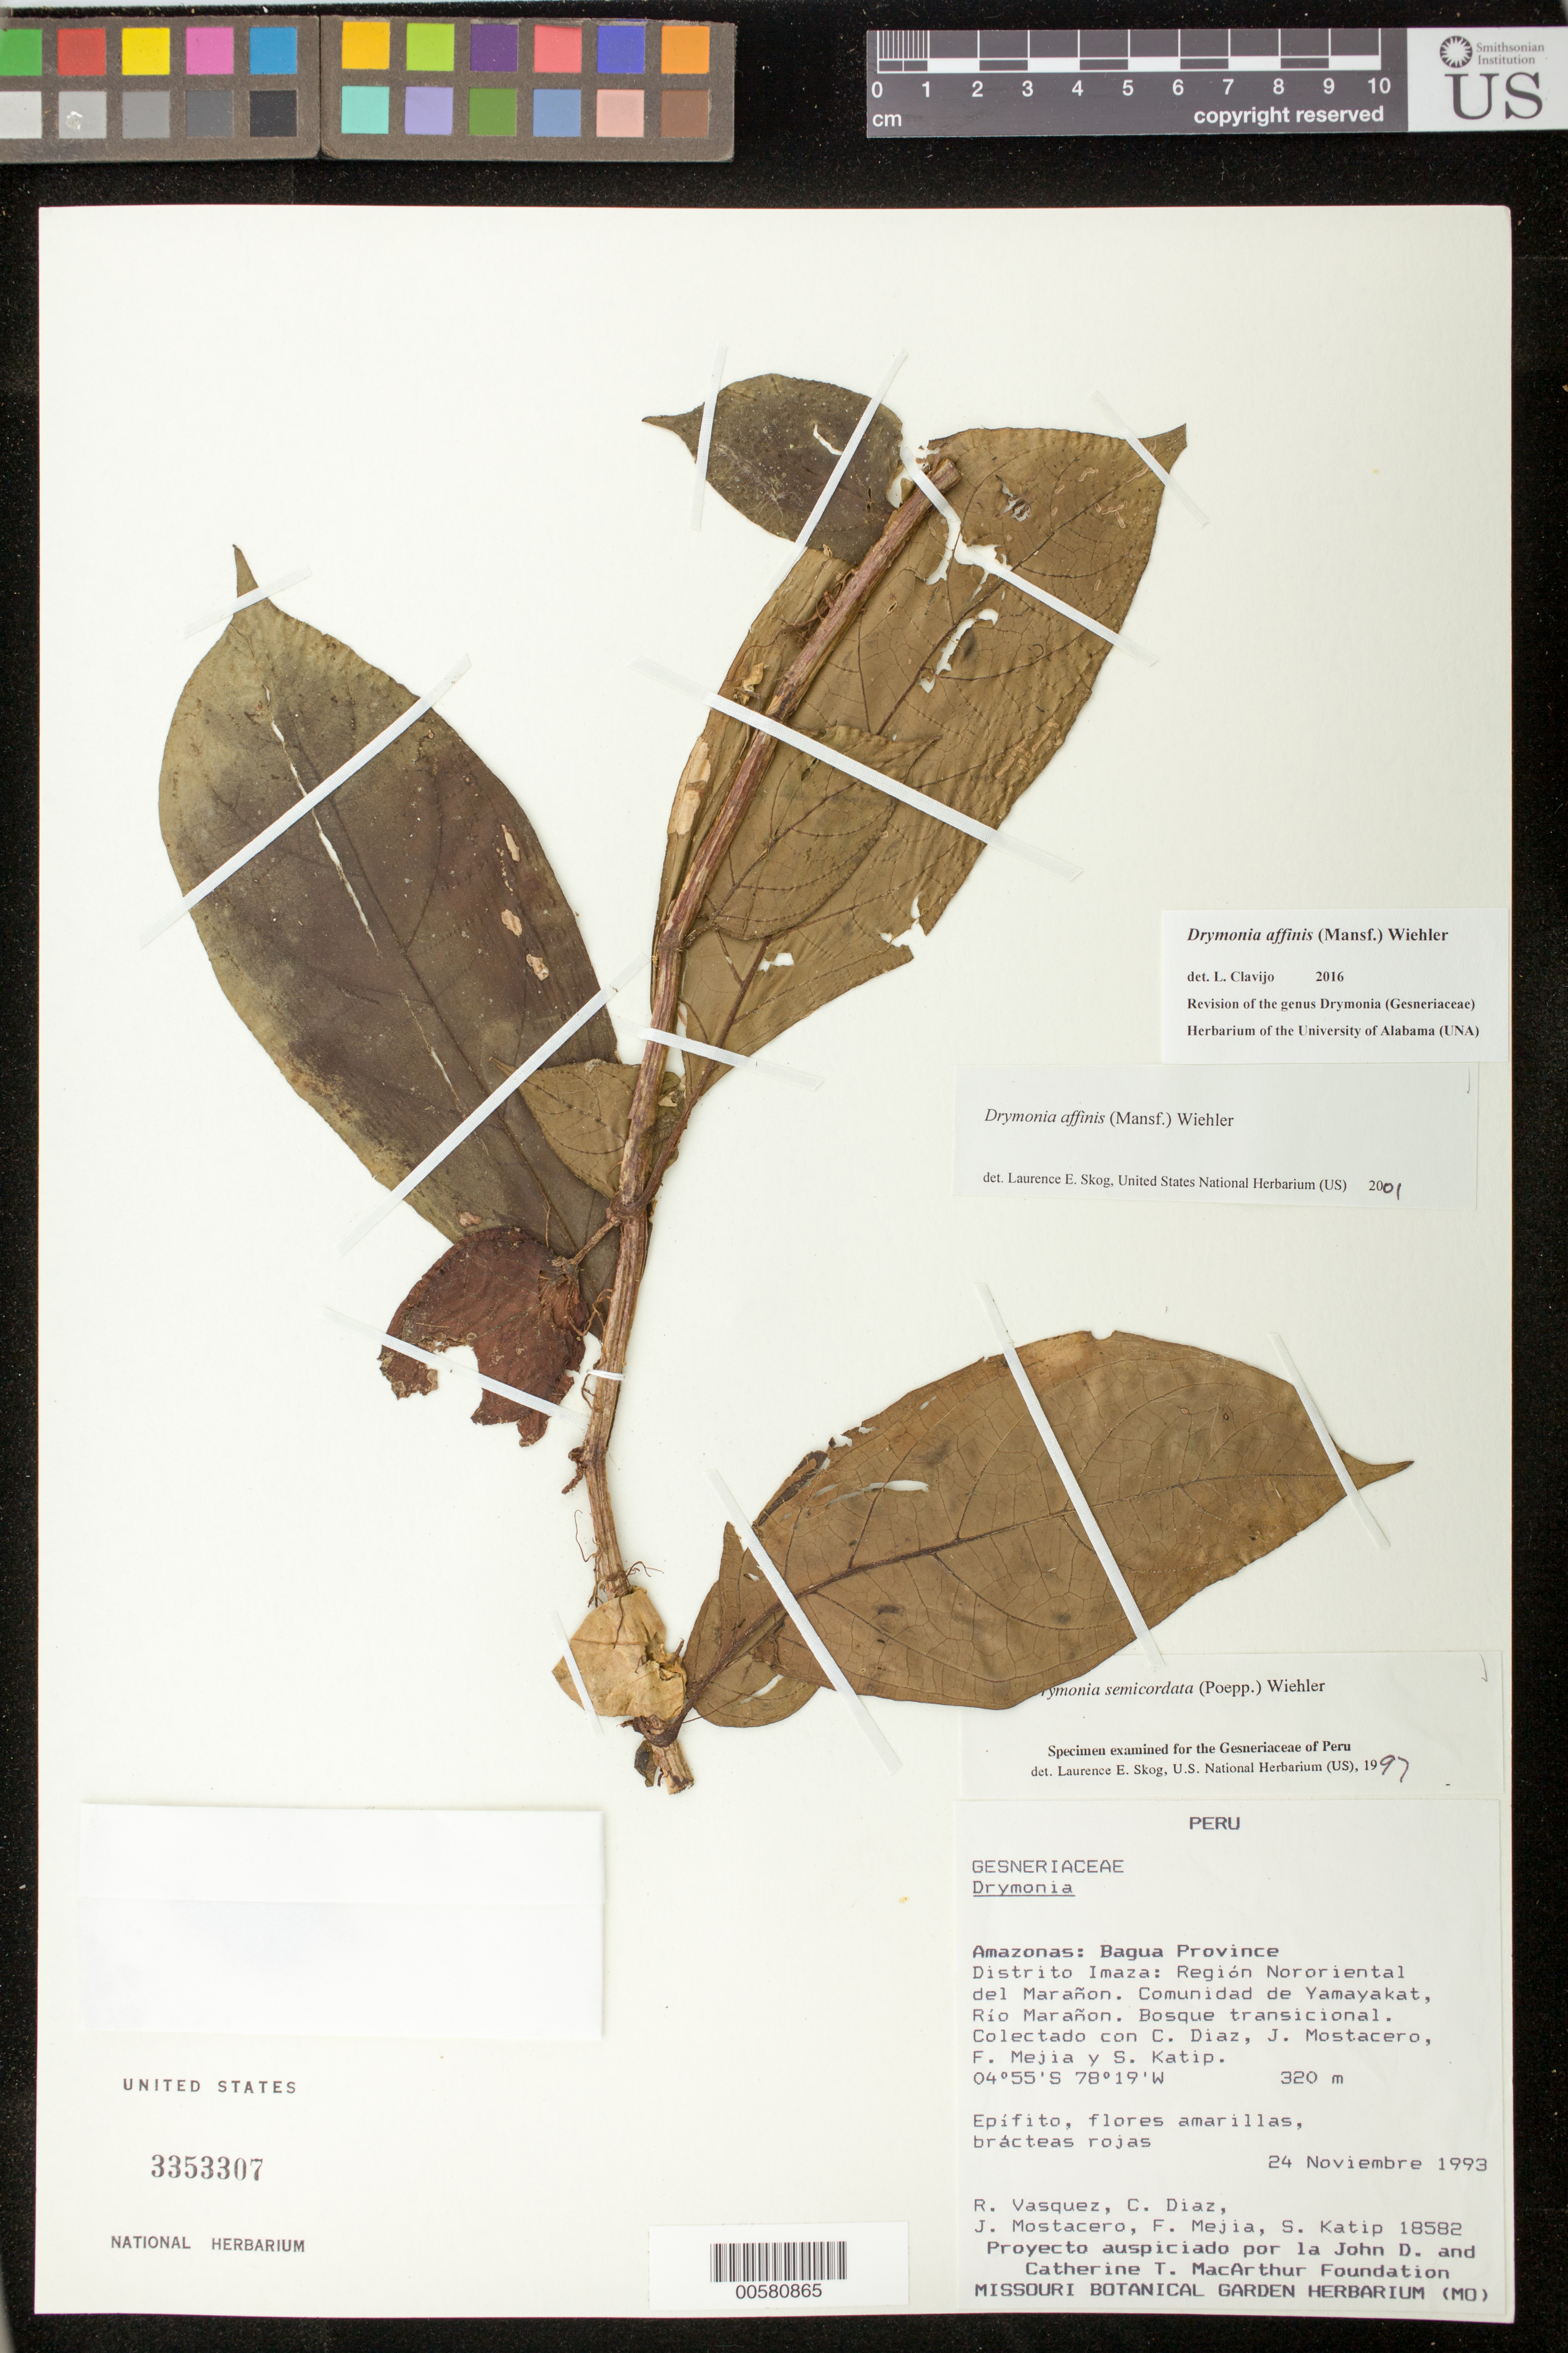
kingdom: Plantae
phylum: Tracheophyta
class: Magnoliopsida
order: Lamiales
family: Gesneriaceae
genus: Drymonia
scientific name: Drymonia affinis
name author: (Mansf.) Wiehler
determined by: Skog, Laurence E.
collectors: R. Vásquez, C. Díaz, J. Mostacero, F. Mejia & S. Katip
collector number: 18582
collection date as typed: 24 Nov 1993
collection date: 1993-11-24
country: Peru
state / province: Amazonas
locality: Prov. Bagua, dtto. Imaza: región nororiental del Marañon, comunidad de Yamayakat, Río Marañon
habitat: Bosque transicional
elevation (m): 320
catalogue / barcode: US 3353307